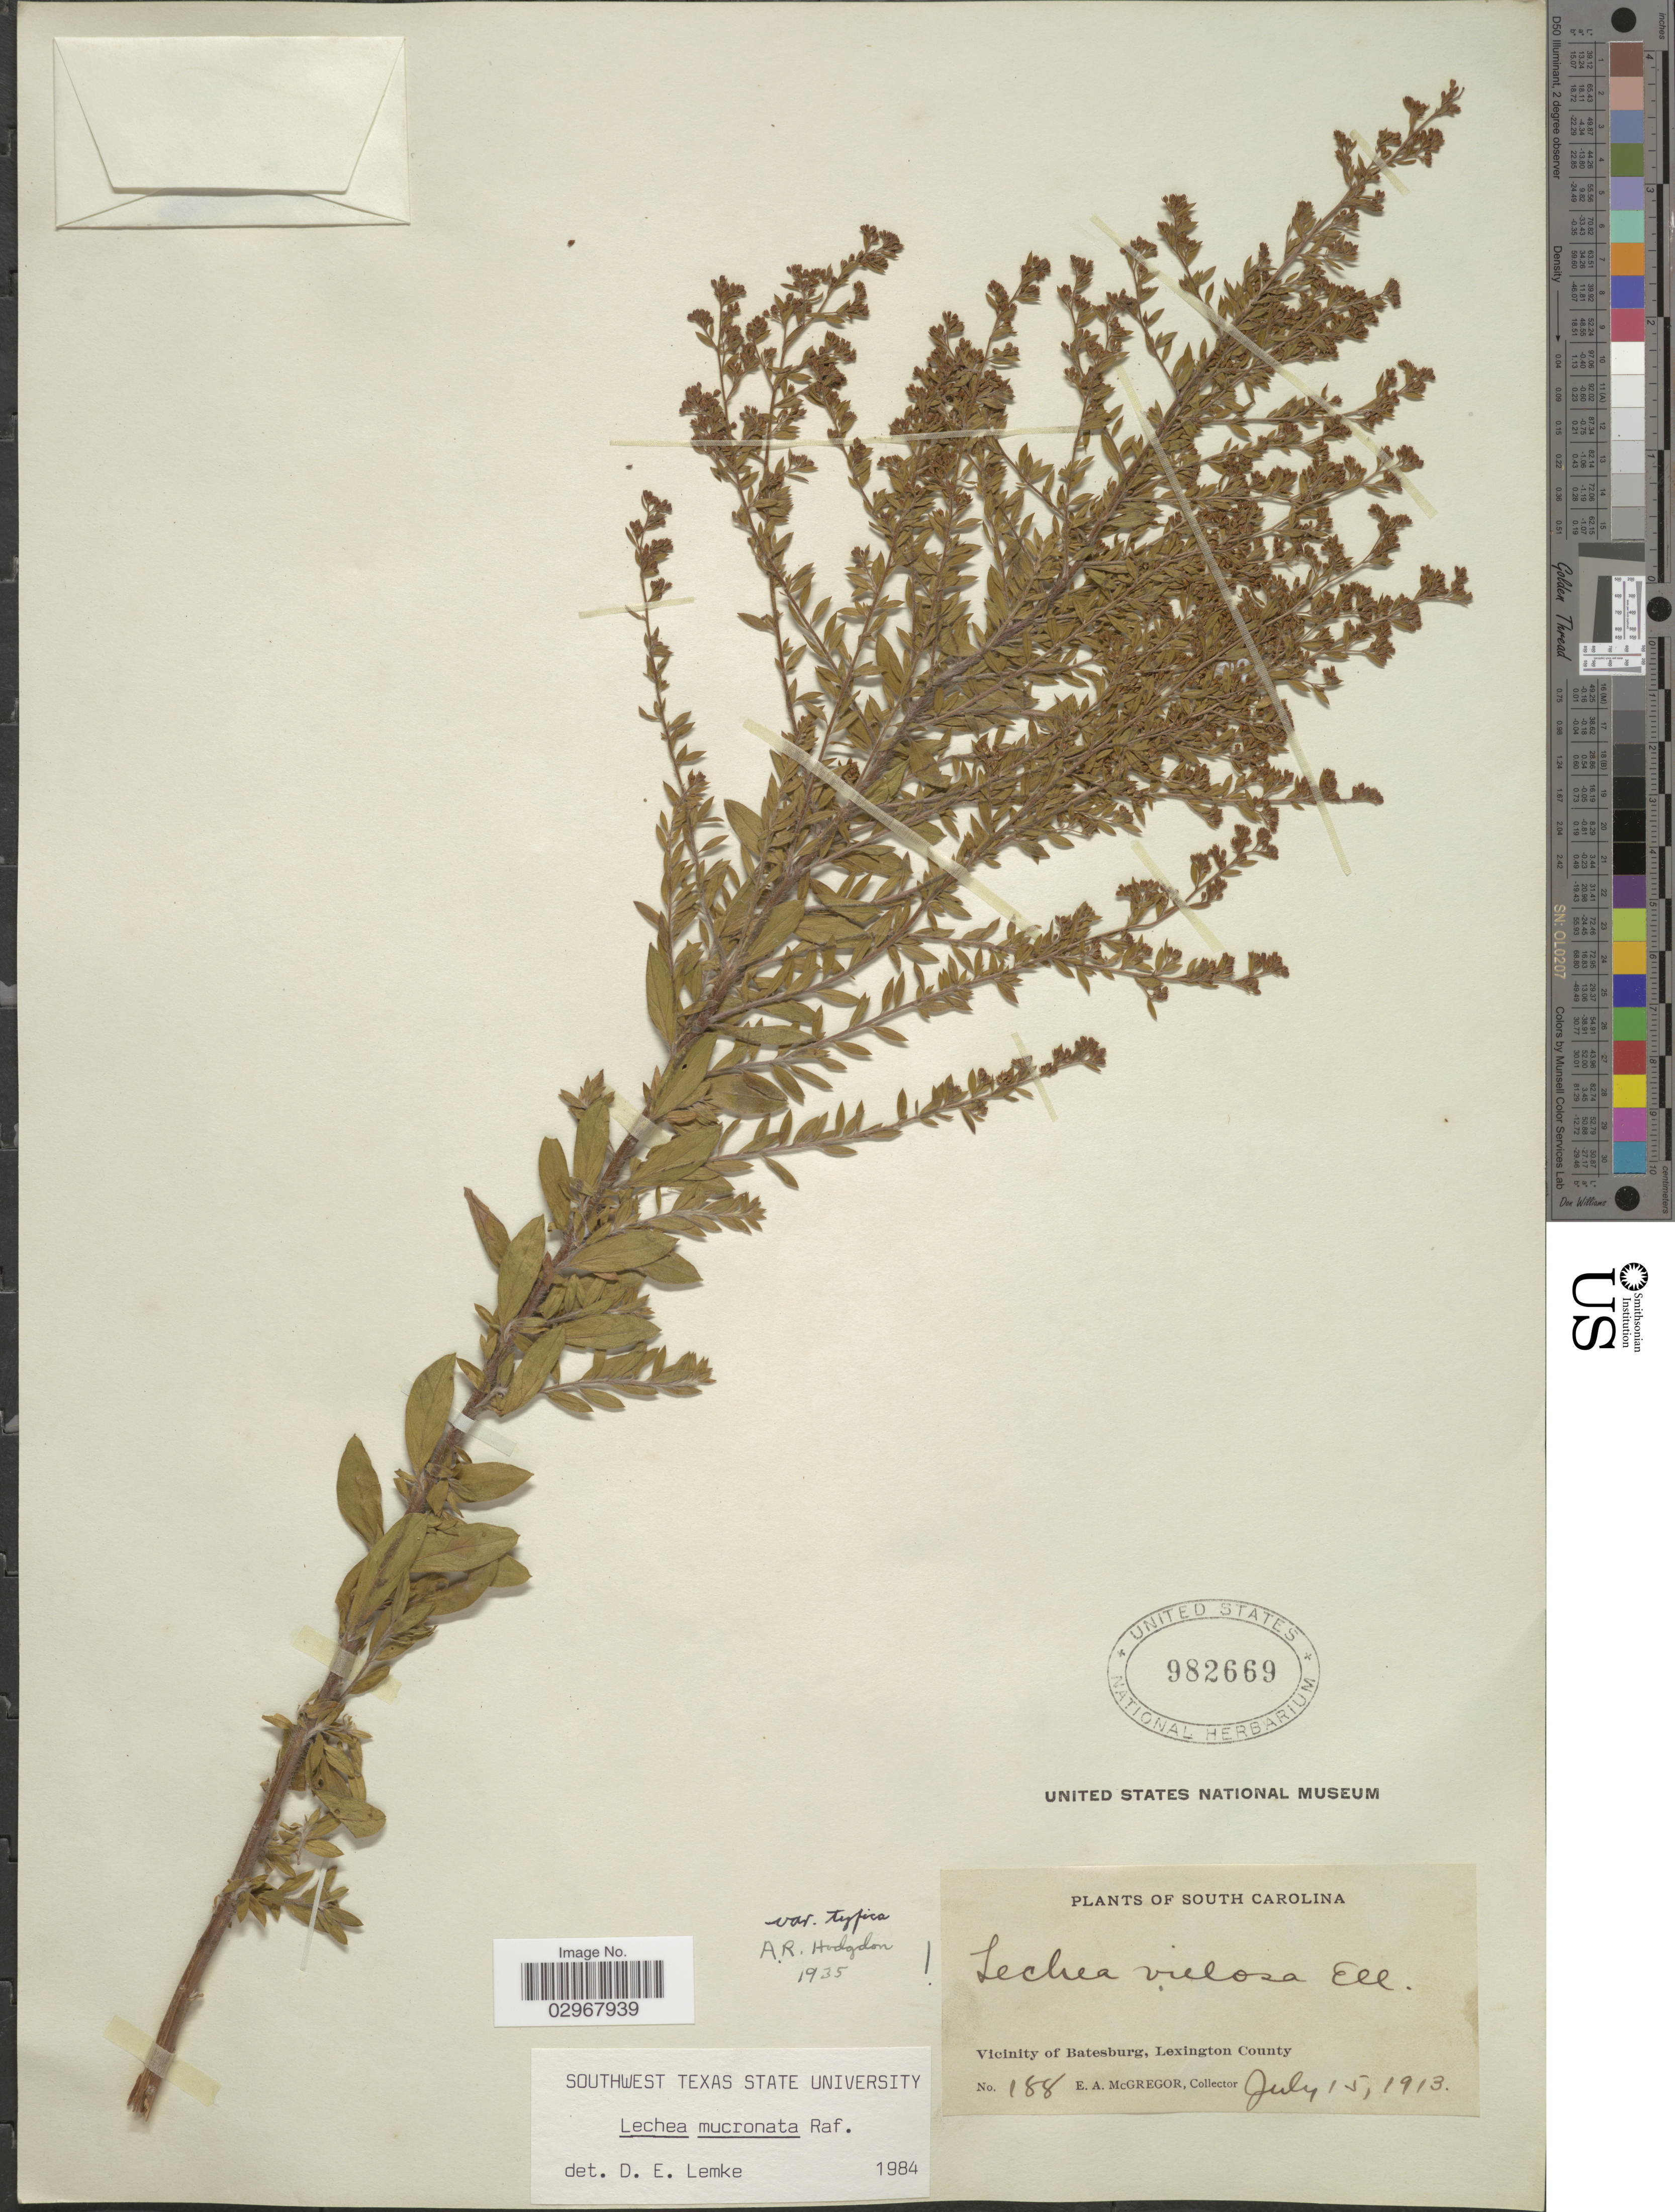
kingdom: Plantae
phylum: Tracheophyta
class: Magnoliopsida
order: Malvales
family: Cistaceae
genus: Lechea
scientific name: Lechea mucronata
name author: Raf.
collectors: E. A. McGregor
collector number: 188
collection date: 1913-07-15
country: United States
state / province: South Carolina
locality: Vicinity of Batesburg, Lexington County.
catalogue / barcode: US 982669